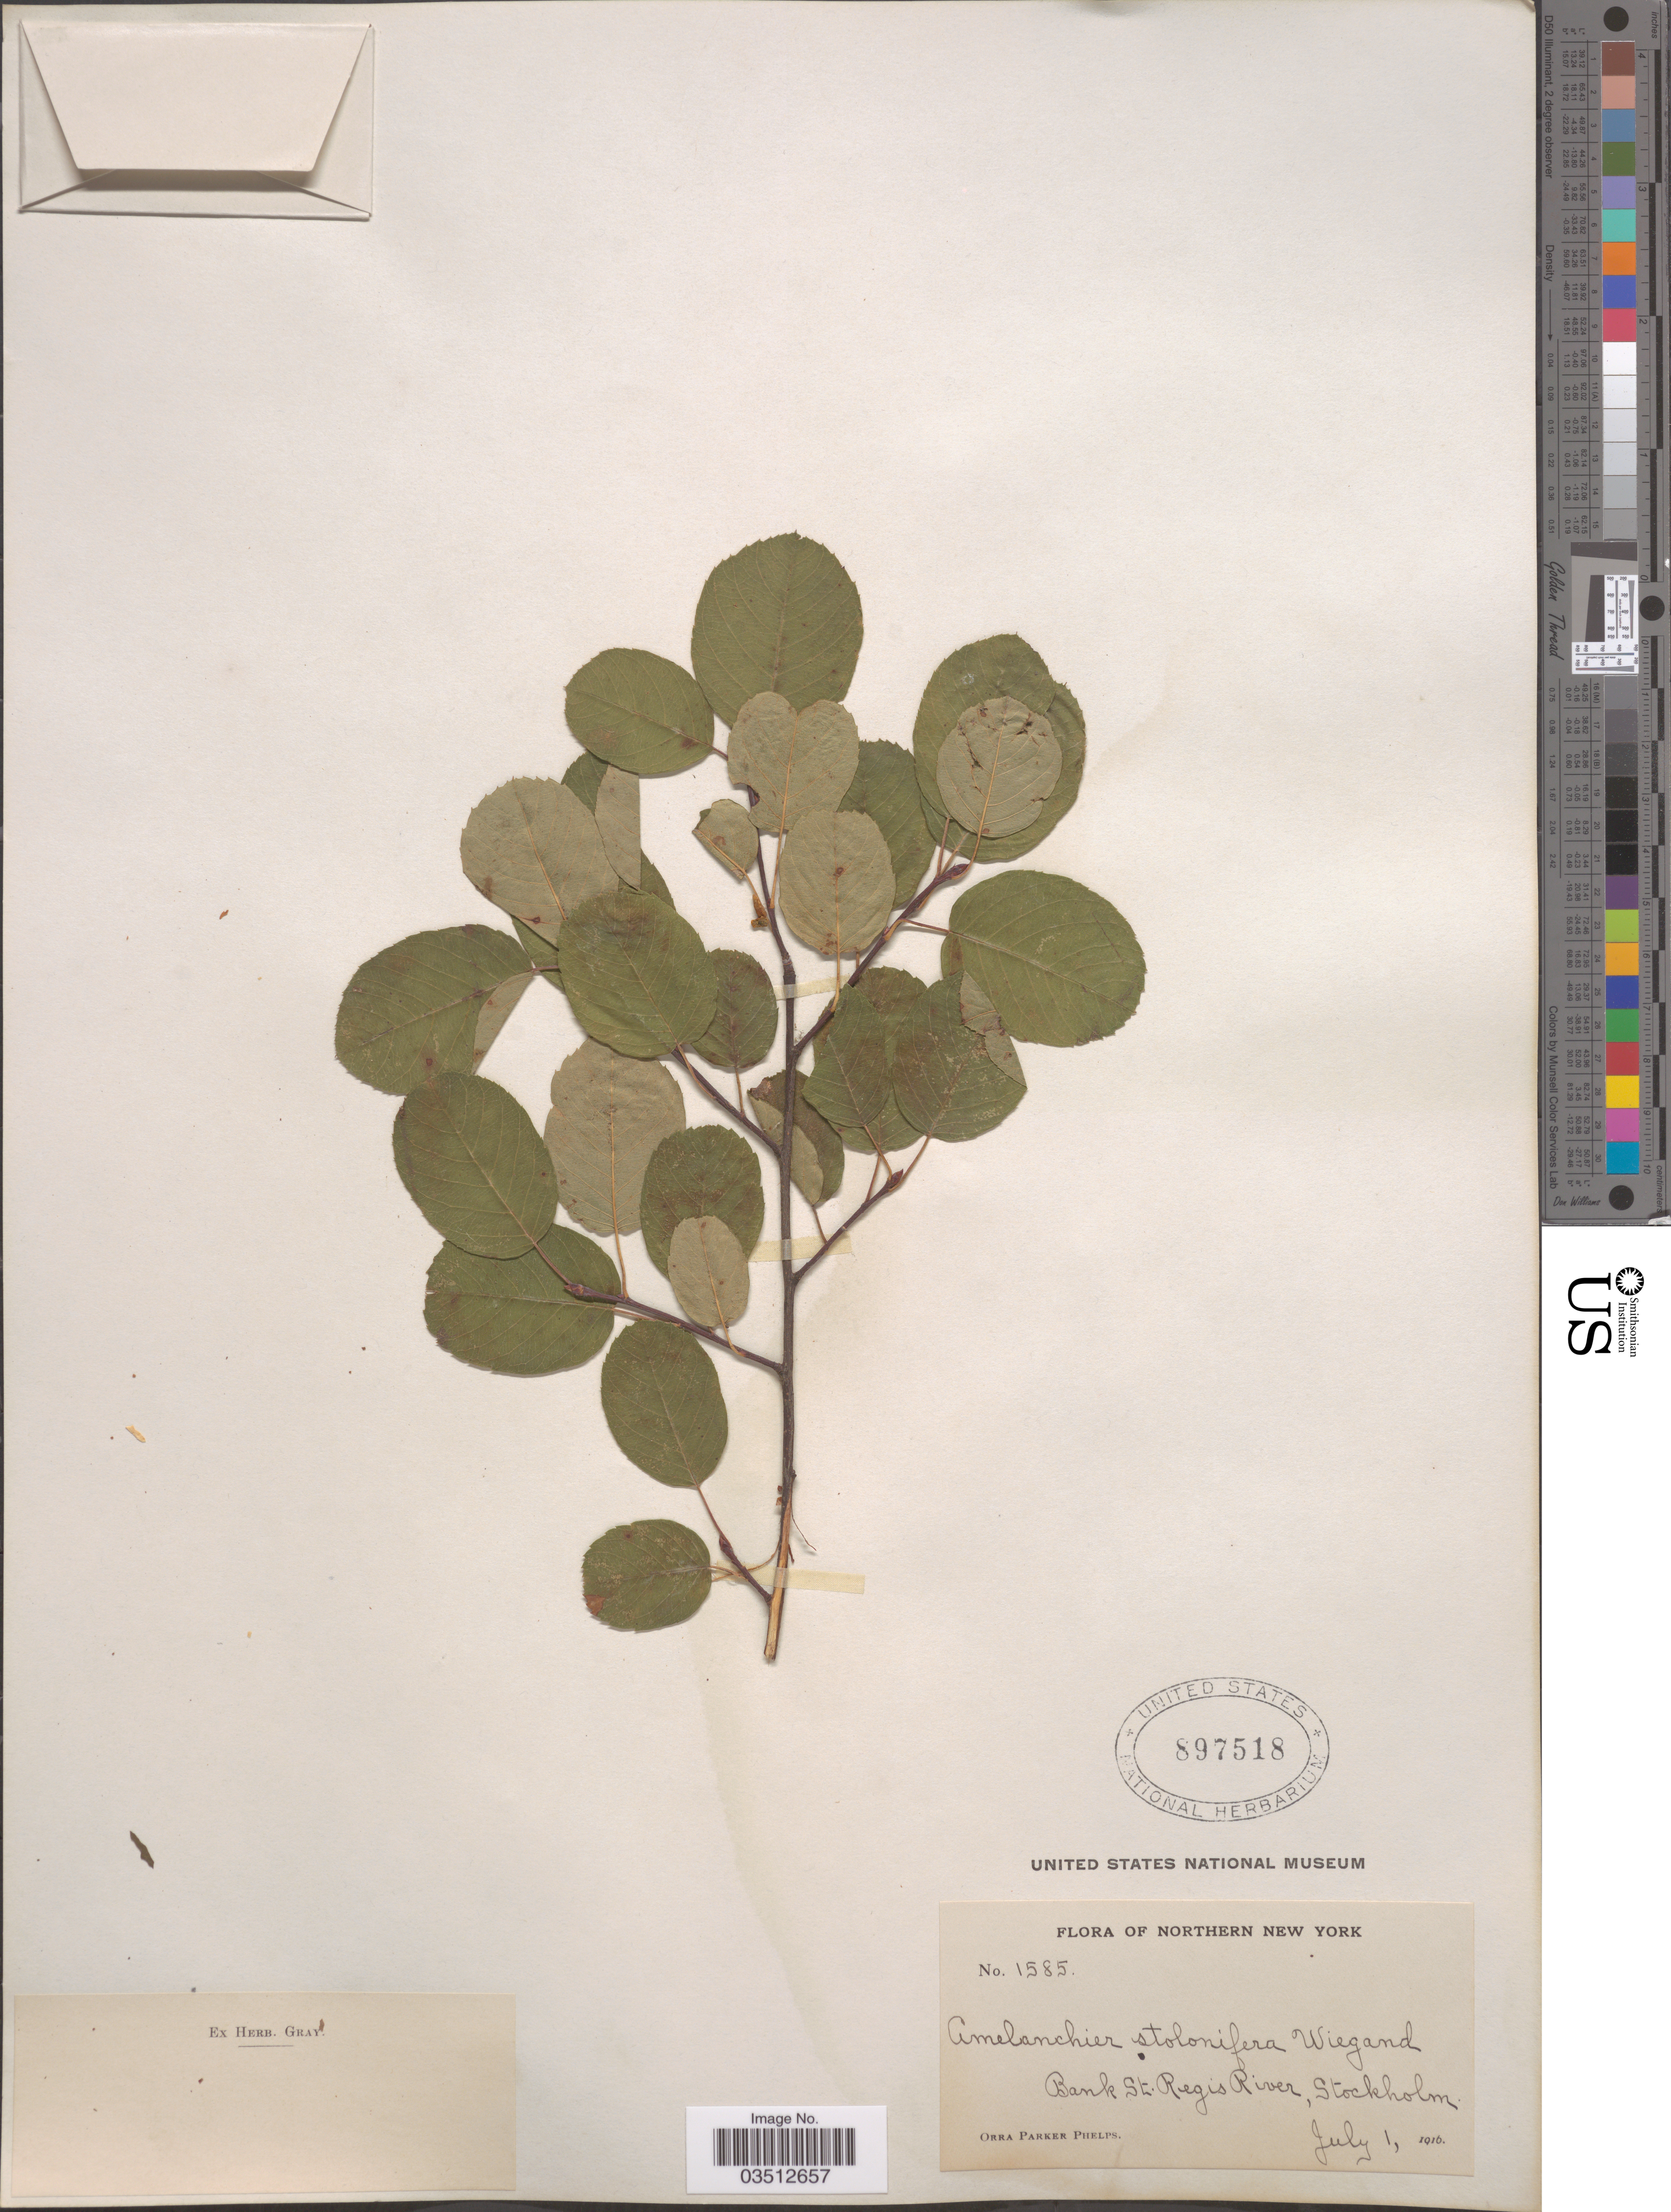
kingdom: Plantae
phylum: Tracheophyta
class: Magnoliopsida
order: Rosales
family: Rosaceae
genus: Amelanchier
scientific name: Amelanchier stolonifera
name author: Wiegand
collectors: O. P. Phelps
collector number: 1585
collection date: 1916-07-01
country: United States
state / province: New York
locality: Northern New York. Bank St. Regis River, Stockholm.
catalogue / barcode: US 897518